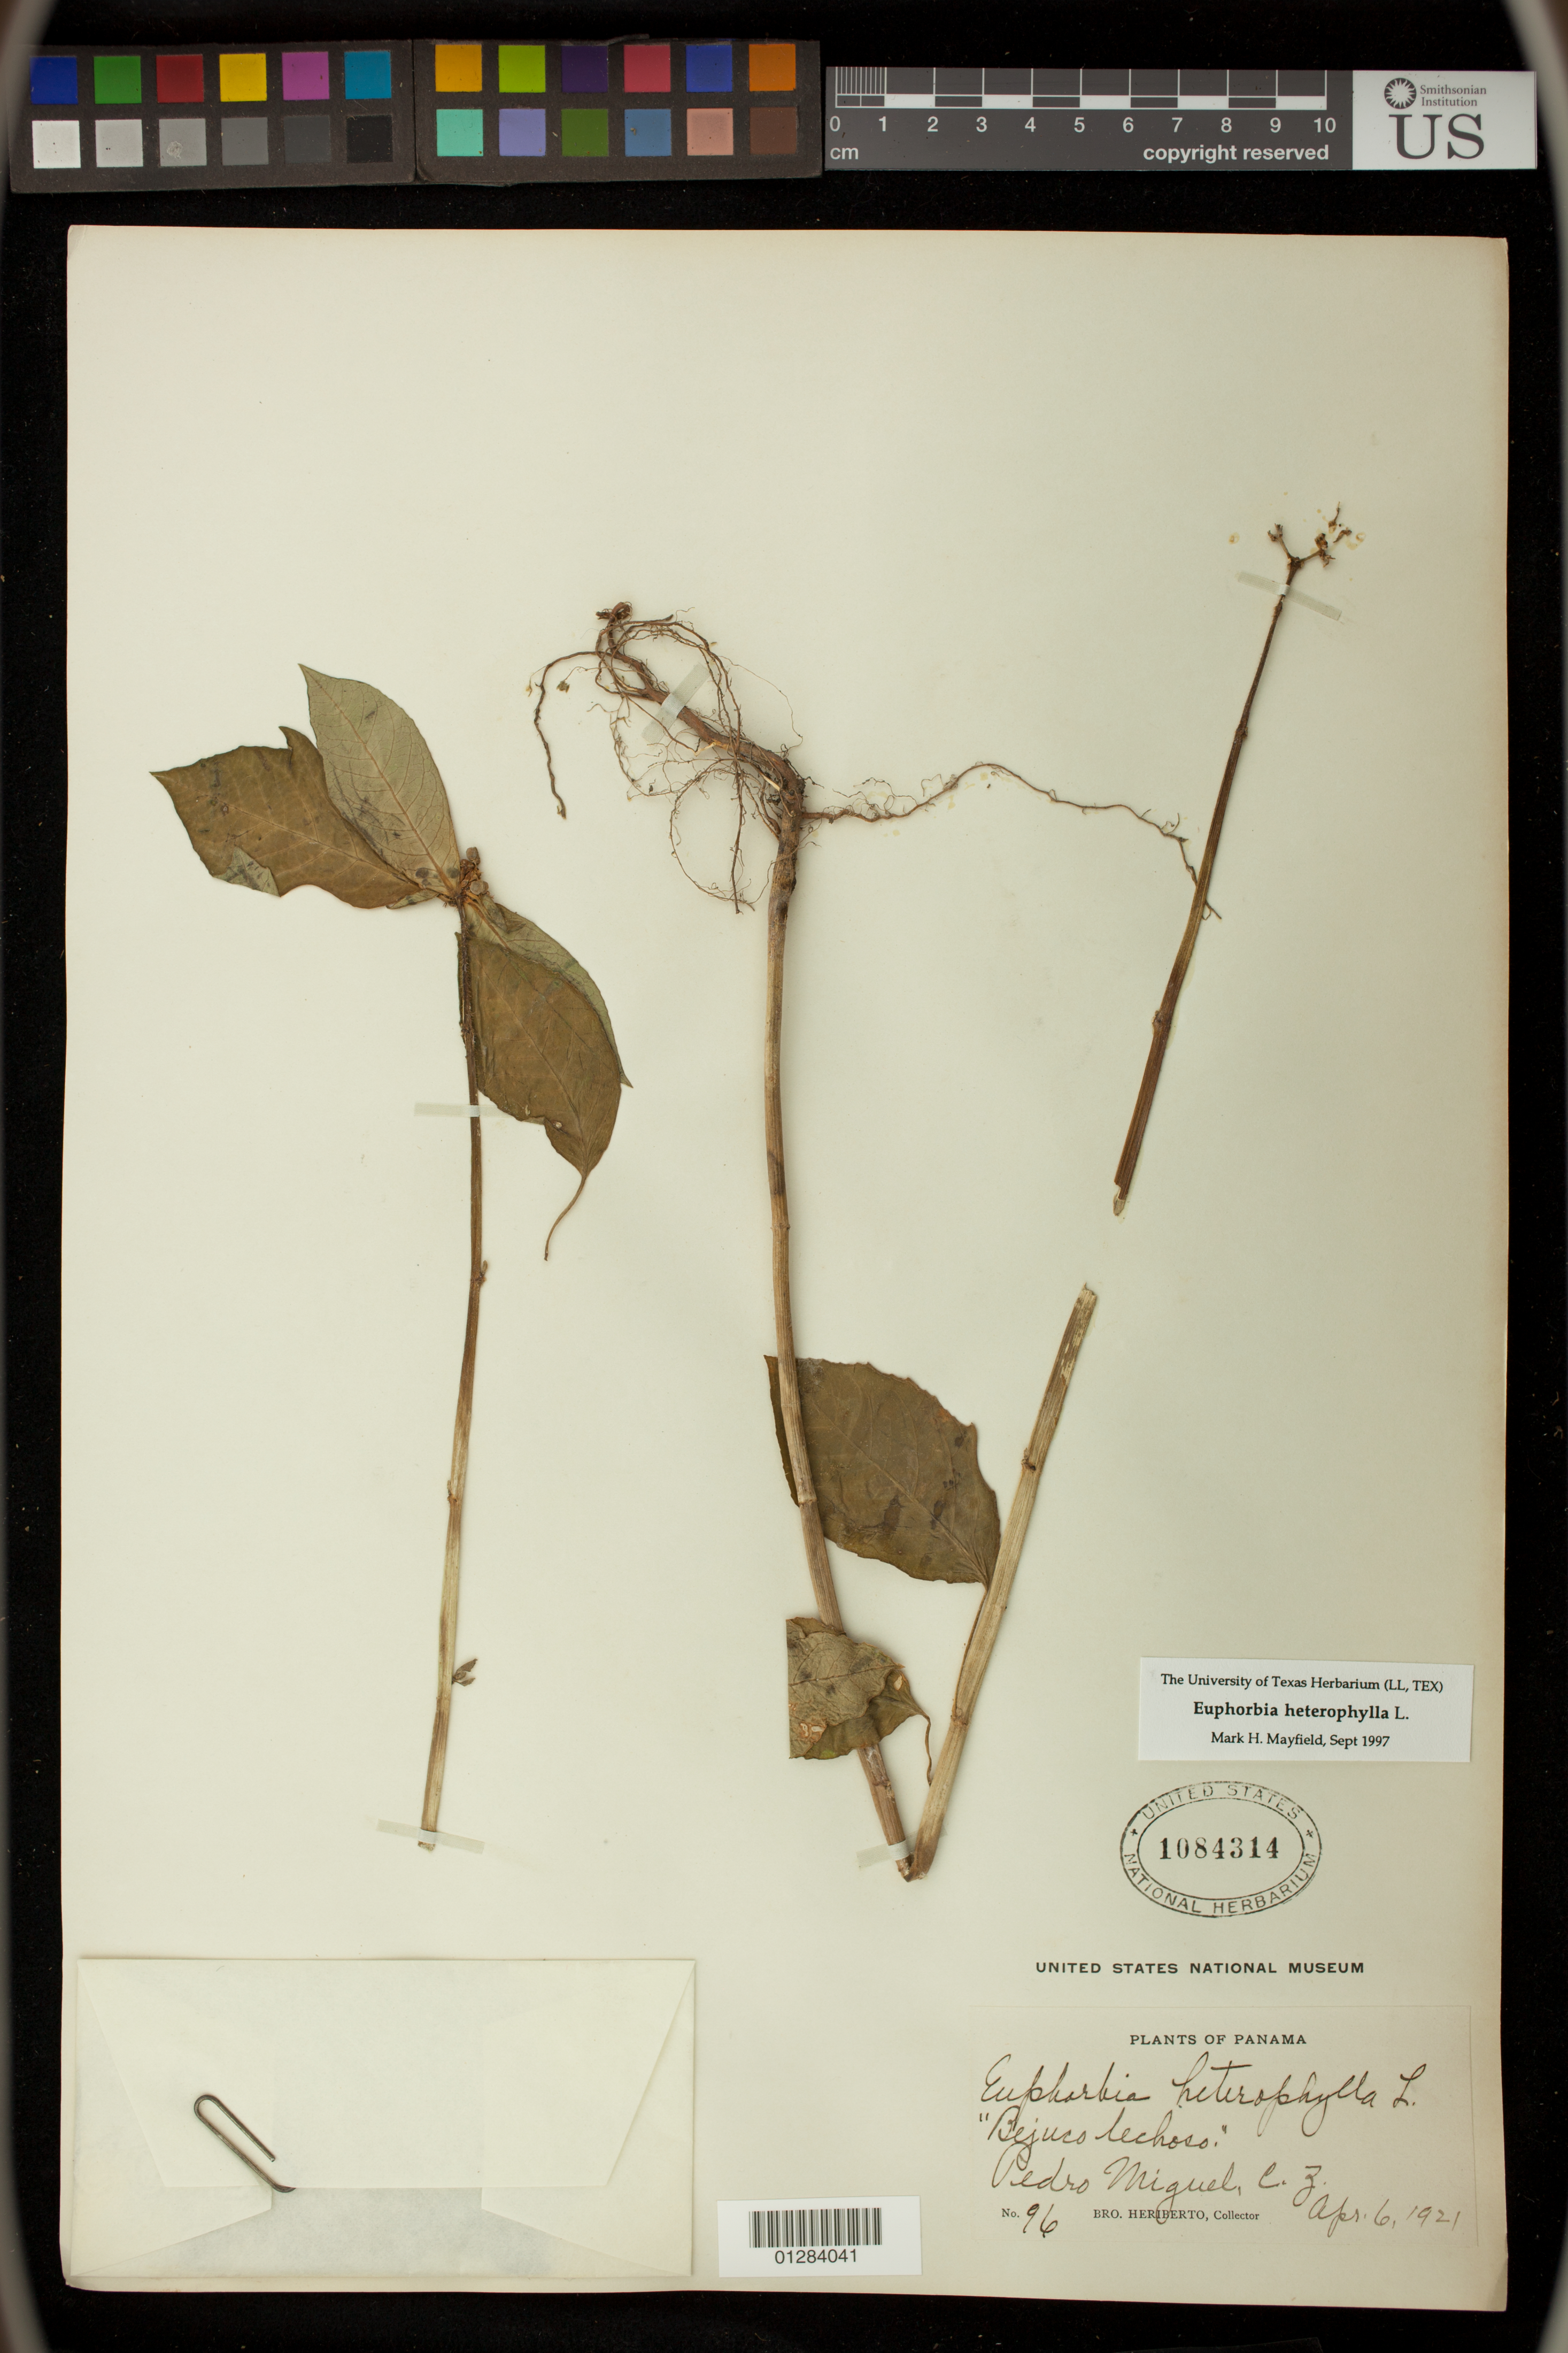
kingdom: Plantae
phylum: Tracheophyta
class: Magnoliopsida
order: Malpighiales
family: Euphorbiaceae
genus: Euphorbia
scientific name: Euphorbia heterophylla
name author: L.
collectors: B. Heriberto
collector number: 96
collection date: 1921-04-06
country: Panama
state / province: Panamá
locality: Pedro Miguel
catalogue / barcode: US 1084314